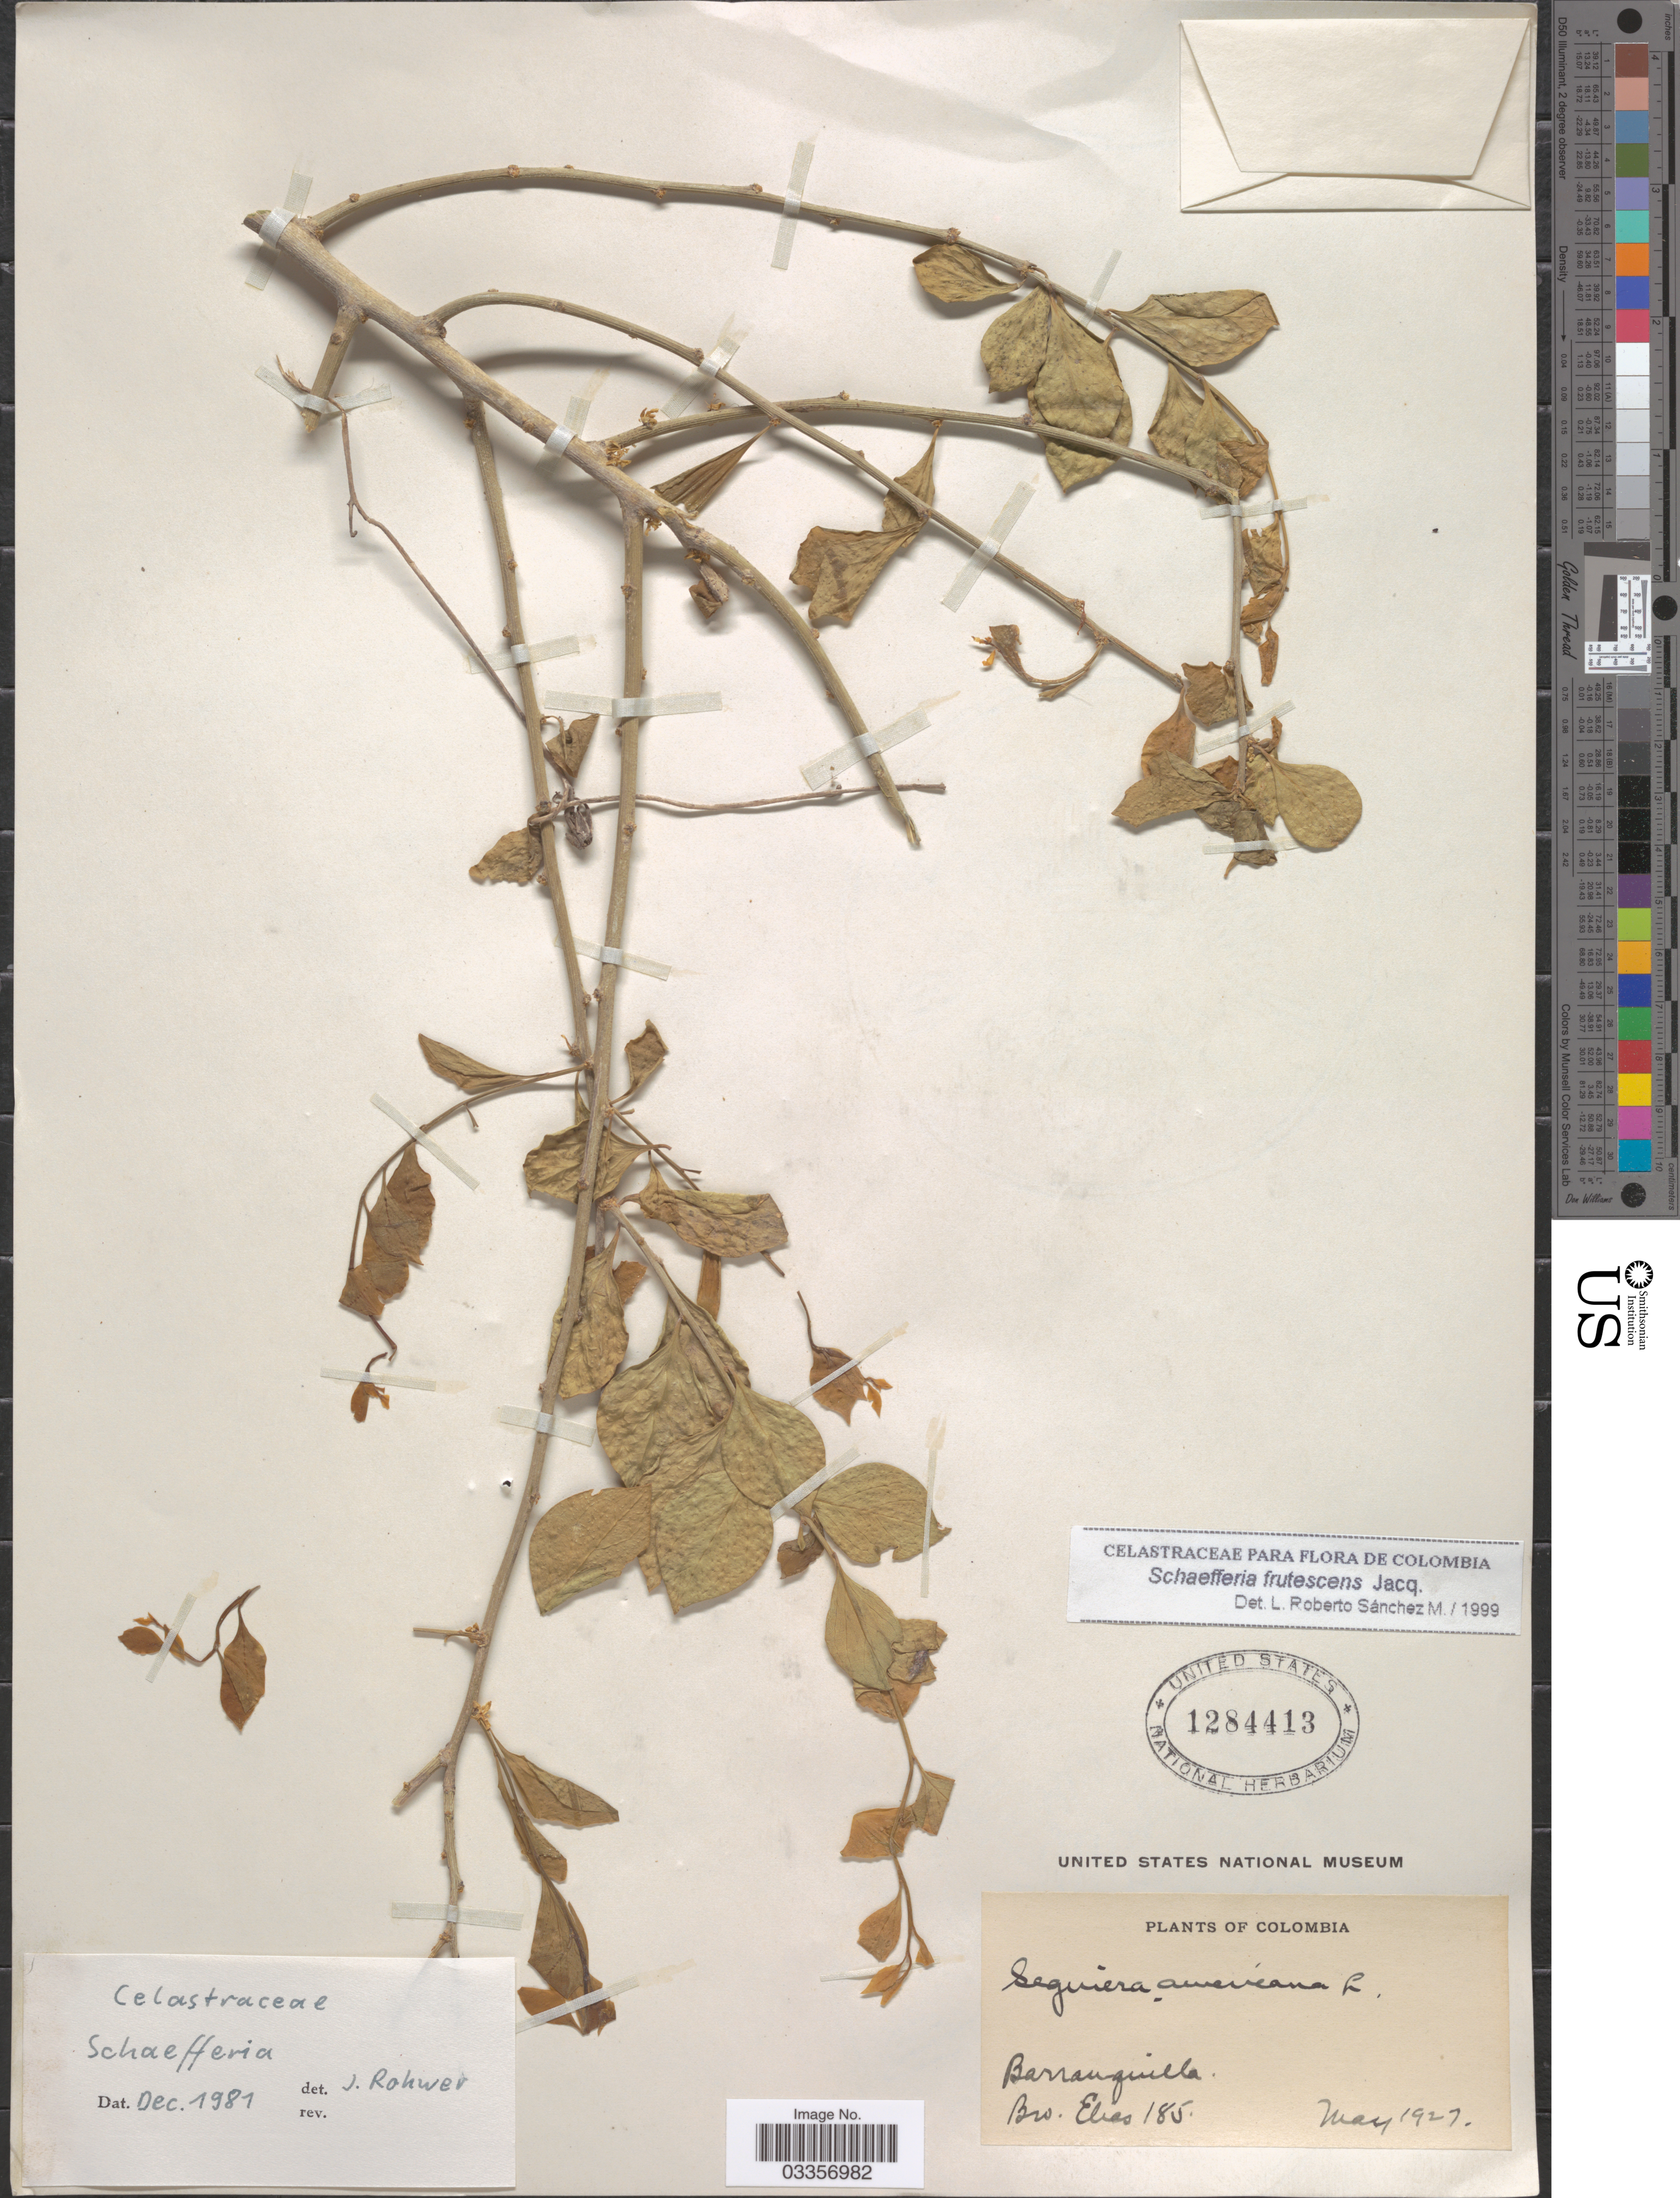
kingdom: Plantae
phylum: Tracheophyta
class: Magnoliopsida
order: Celastrales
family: Celastraceae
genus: Schaefferia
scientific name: Schaefferia frutescens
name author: Jacq.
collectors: Bro. Elias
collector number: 185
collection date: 1927-05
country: Colombia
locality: Barranquilla.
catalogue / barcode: US 1284413